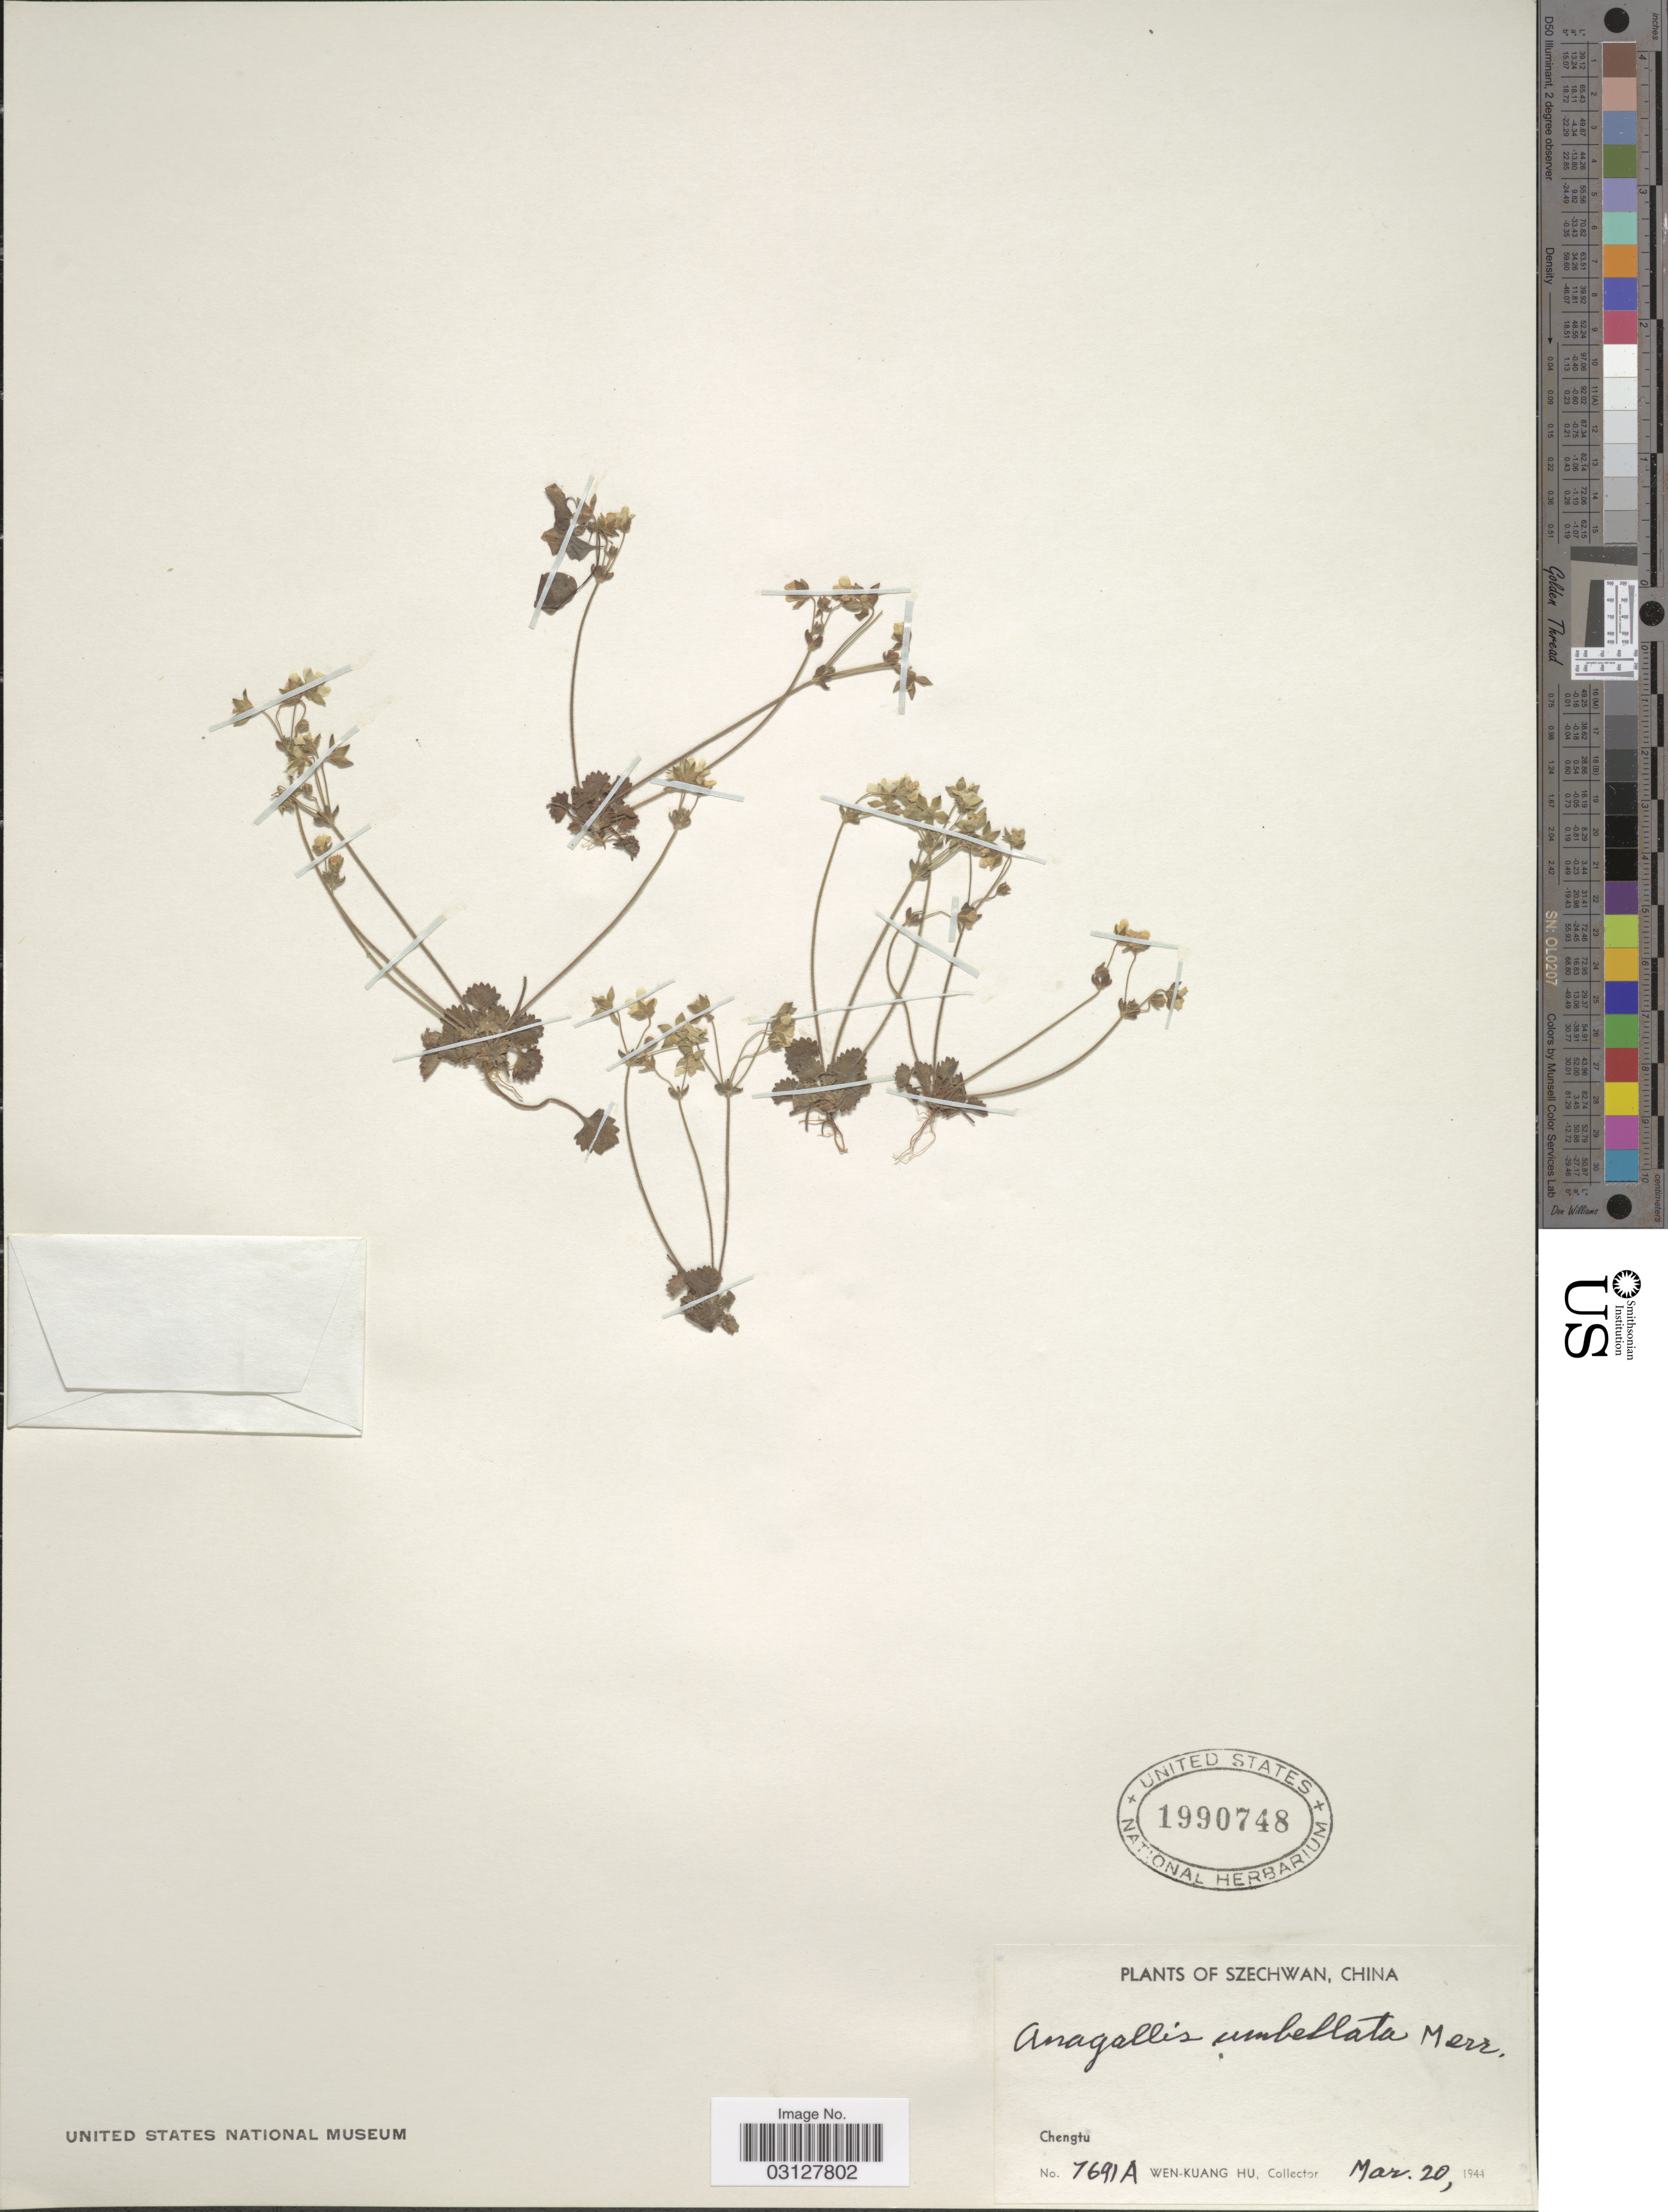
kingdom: Plantae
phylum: Tracheophyta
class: Magnoliopsida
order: Ericales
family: Primulaceae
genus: Androsace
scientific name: Androsace umbellata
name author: (Lour.) Merr.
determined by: Strong, Mark T., (BOT), Smithsonian Institution - National Museum of Natural History (UNITED STATES)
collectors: W. K. Hu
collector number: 7691A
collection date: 1944-03-20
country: China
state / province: Sichuan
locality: Szechwan. Chengtu.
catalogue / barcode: US 1990748